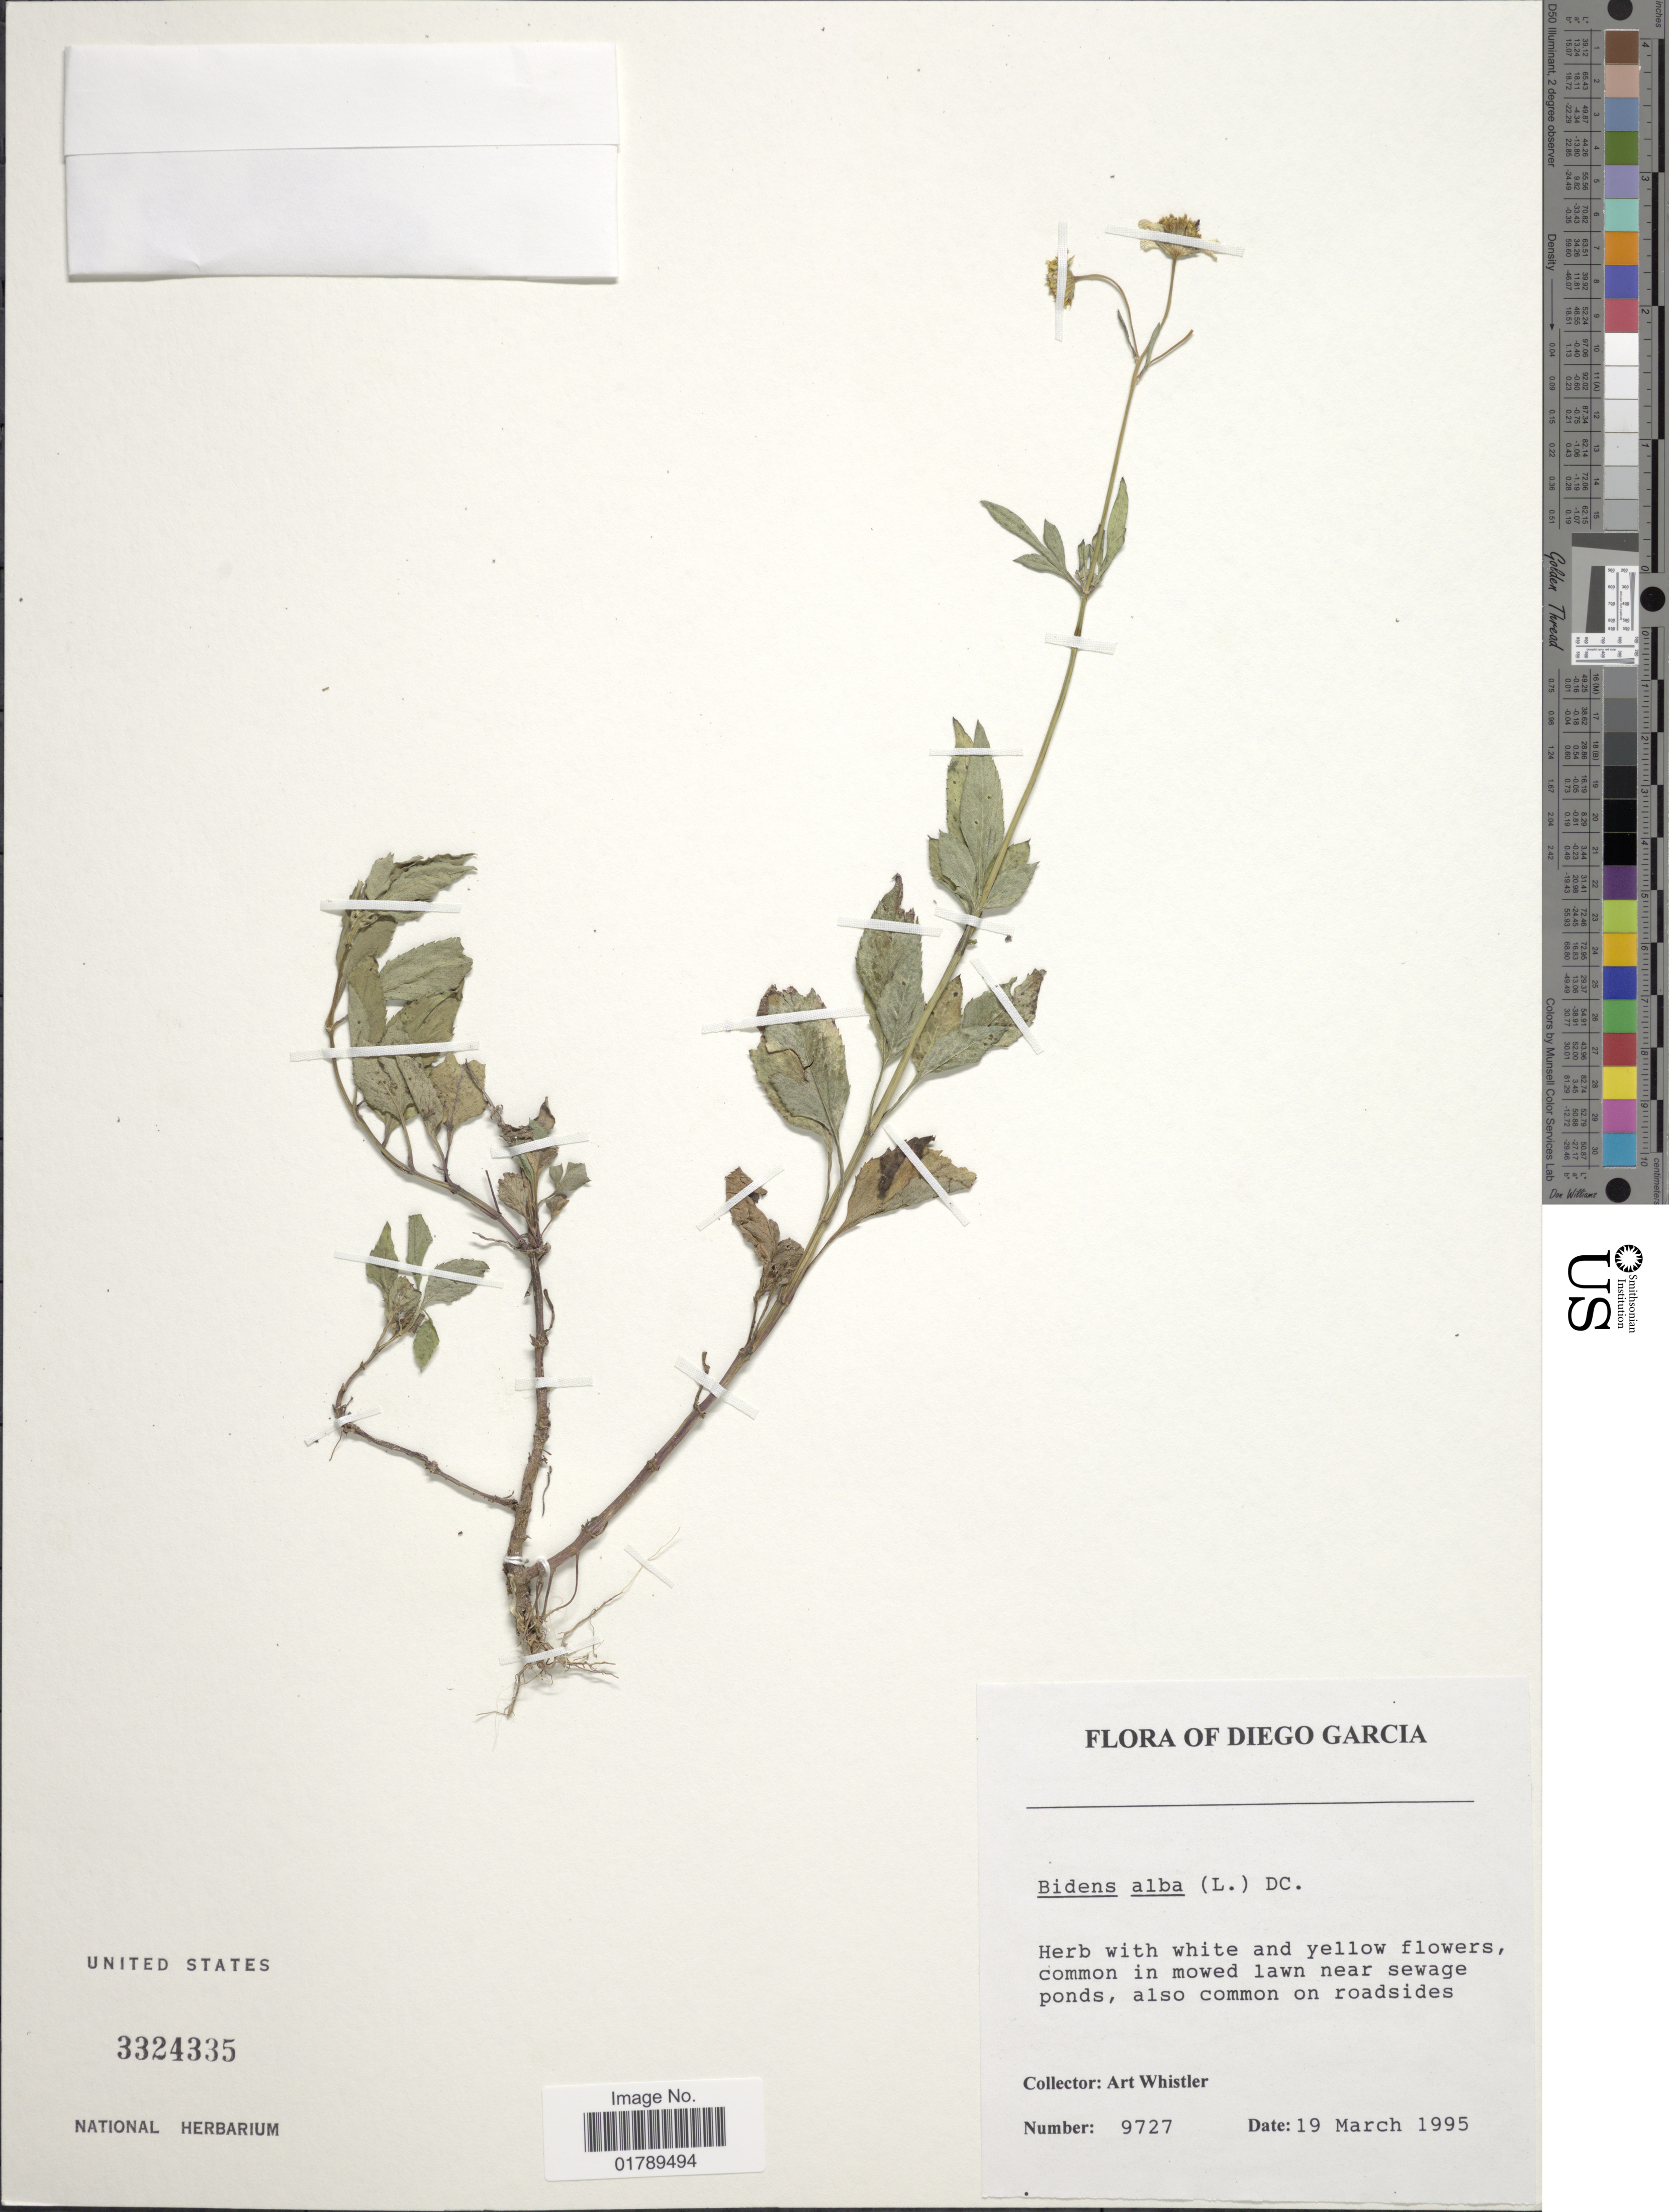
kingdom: Plantae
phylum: Tracheophyta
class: Magnoliopsida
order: Asterales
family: Asteraceae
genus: Bidens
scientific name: Bidens alba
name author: (L.) DC.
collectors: A. Whistler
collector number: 9727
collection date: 1995-03-19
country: British Indian Ocean Territory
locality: Diego Garcia.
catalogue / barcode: US 3324335